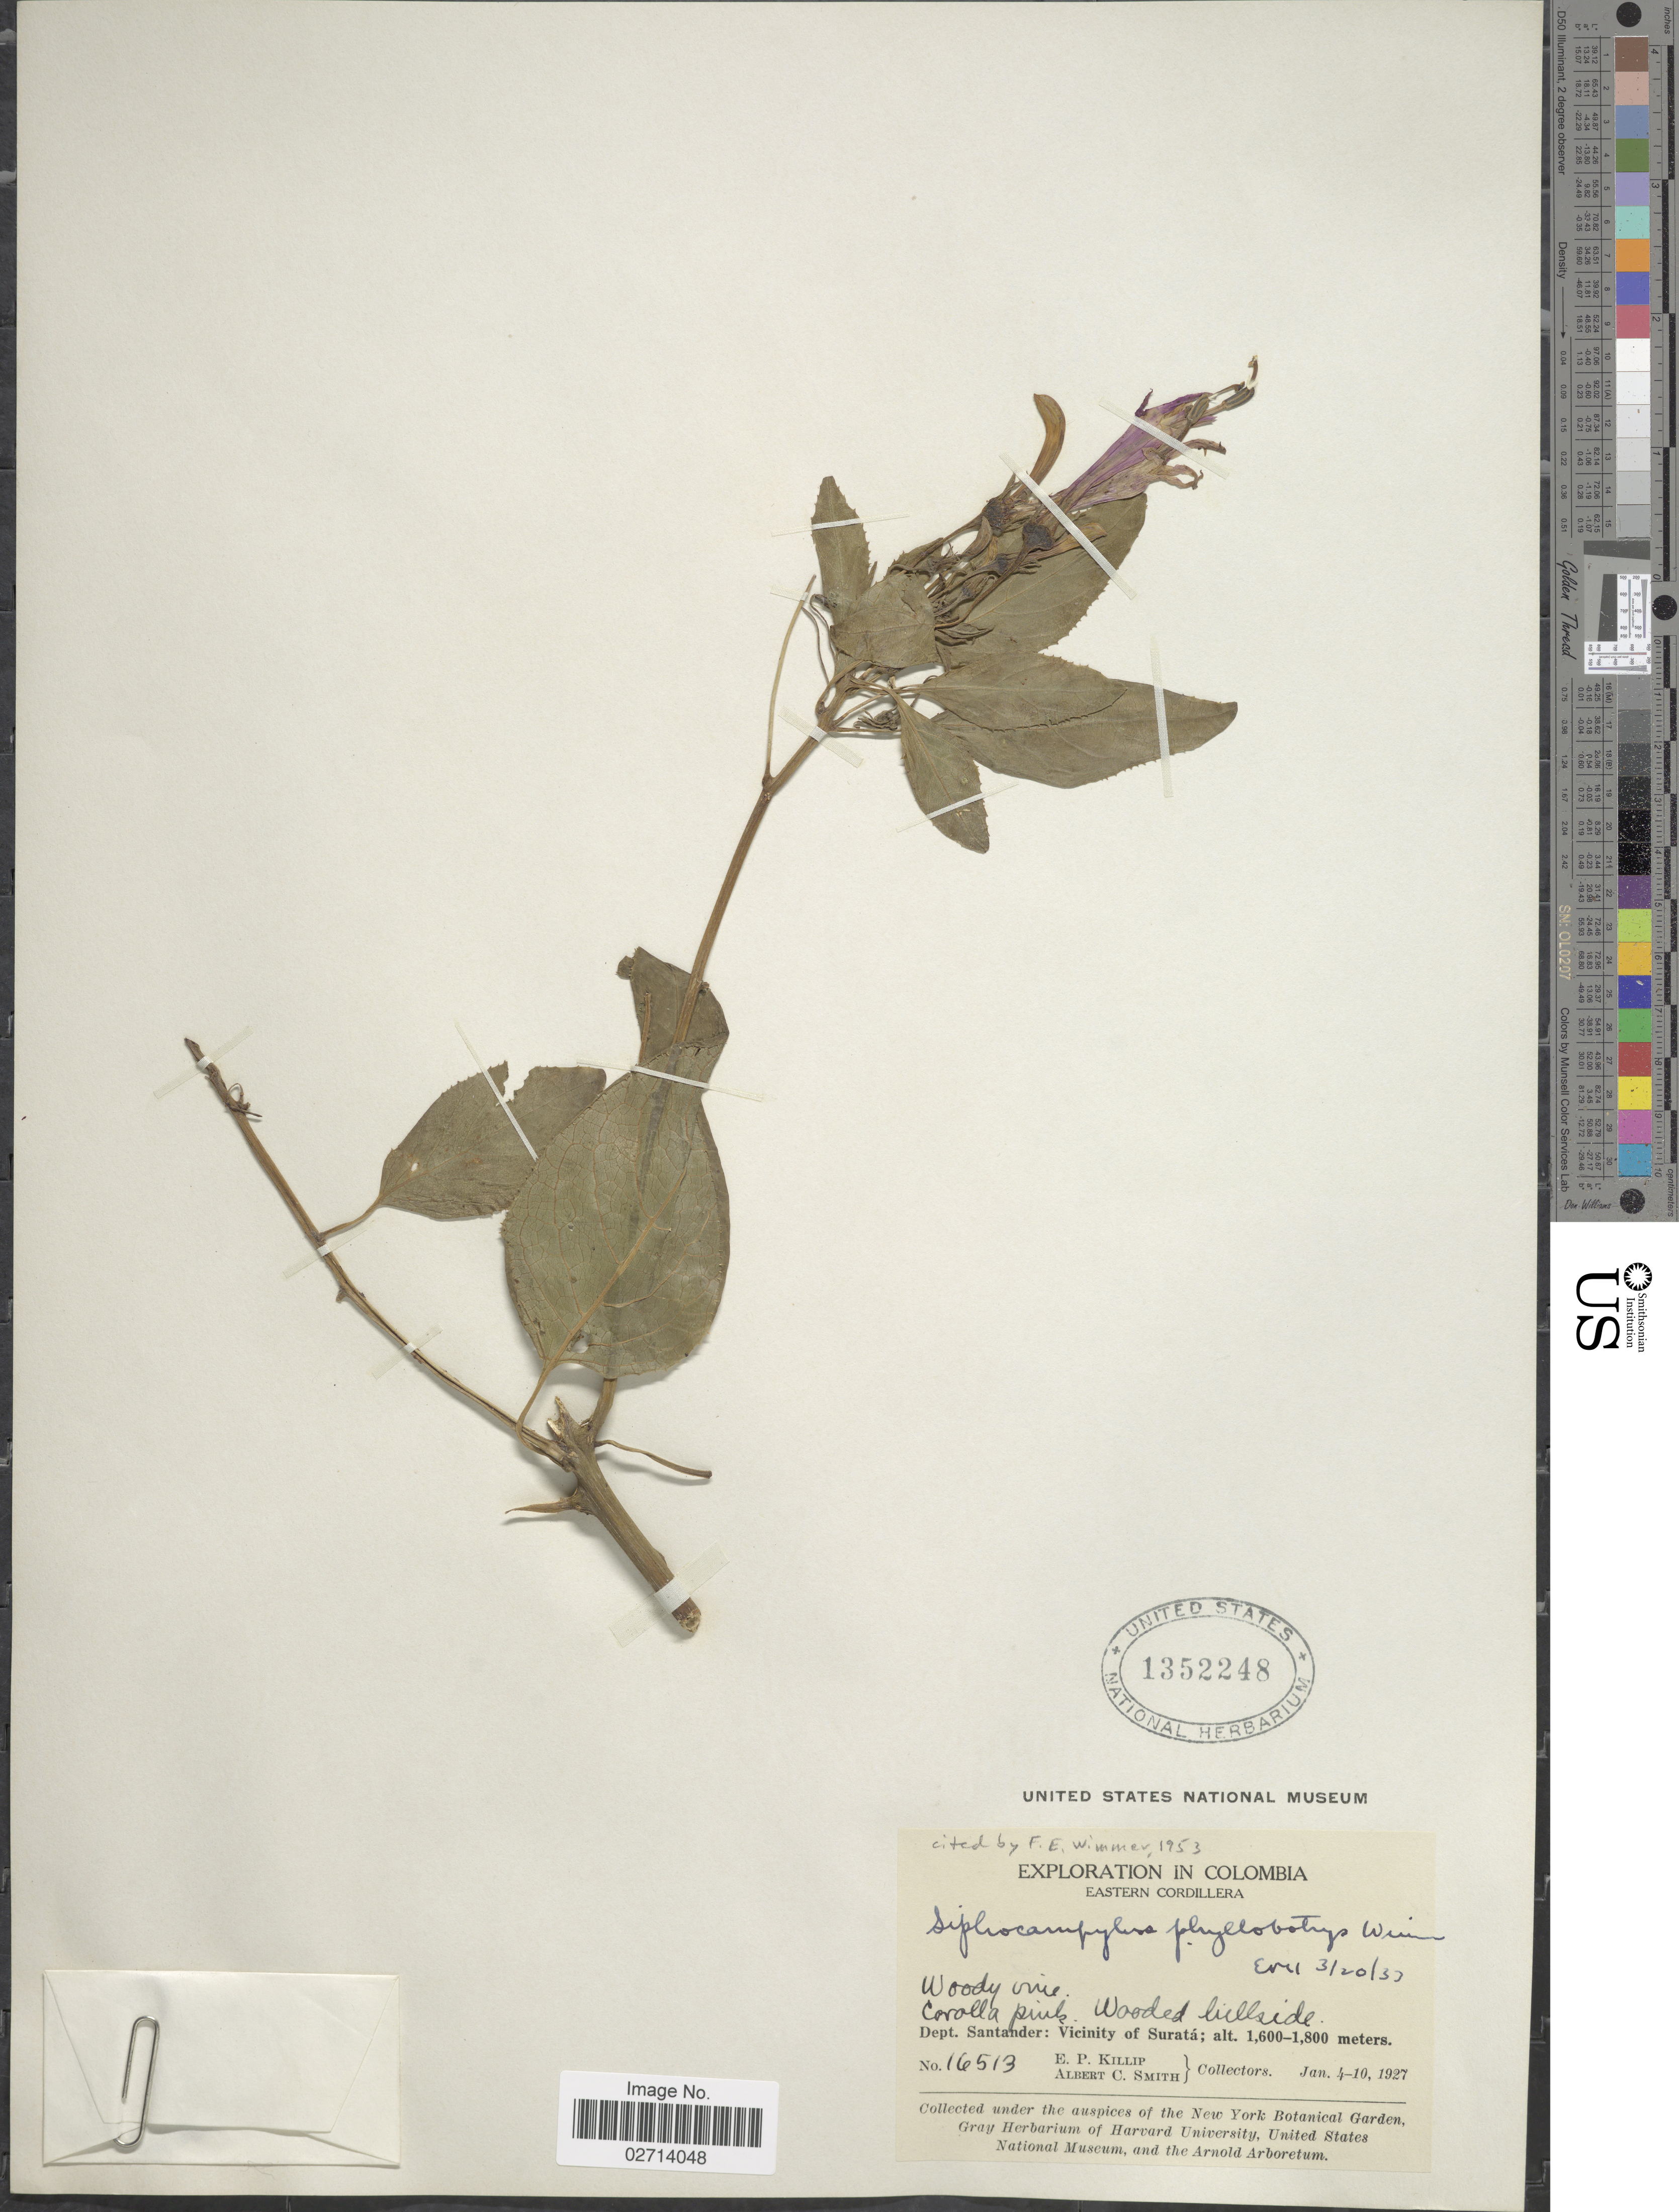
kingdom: Plantae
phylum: Tracheophyta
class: Magnoliopsida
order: Asterales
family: Campanulaceae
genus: Siphocampylus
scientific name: Siphocampylus phyllobotrys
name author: E. Wimm.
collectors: E. P. Killip & A. C. Smith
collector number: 16513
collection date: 1927-01-04/1927-01-10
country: Colombia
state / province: Santander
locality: Eastern Cordillera. Vicinity of Suratá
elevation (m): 1600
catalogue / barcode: US 1352248